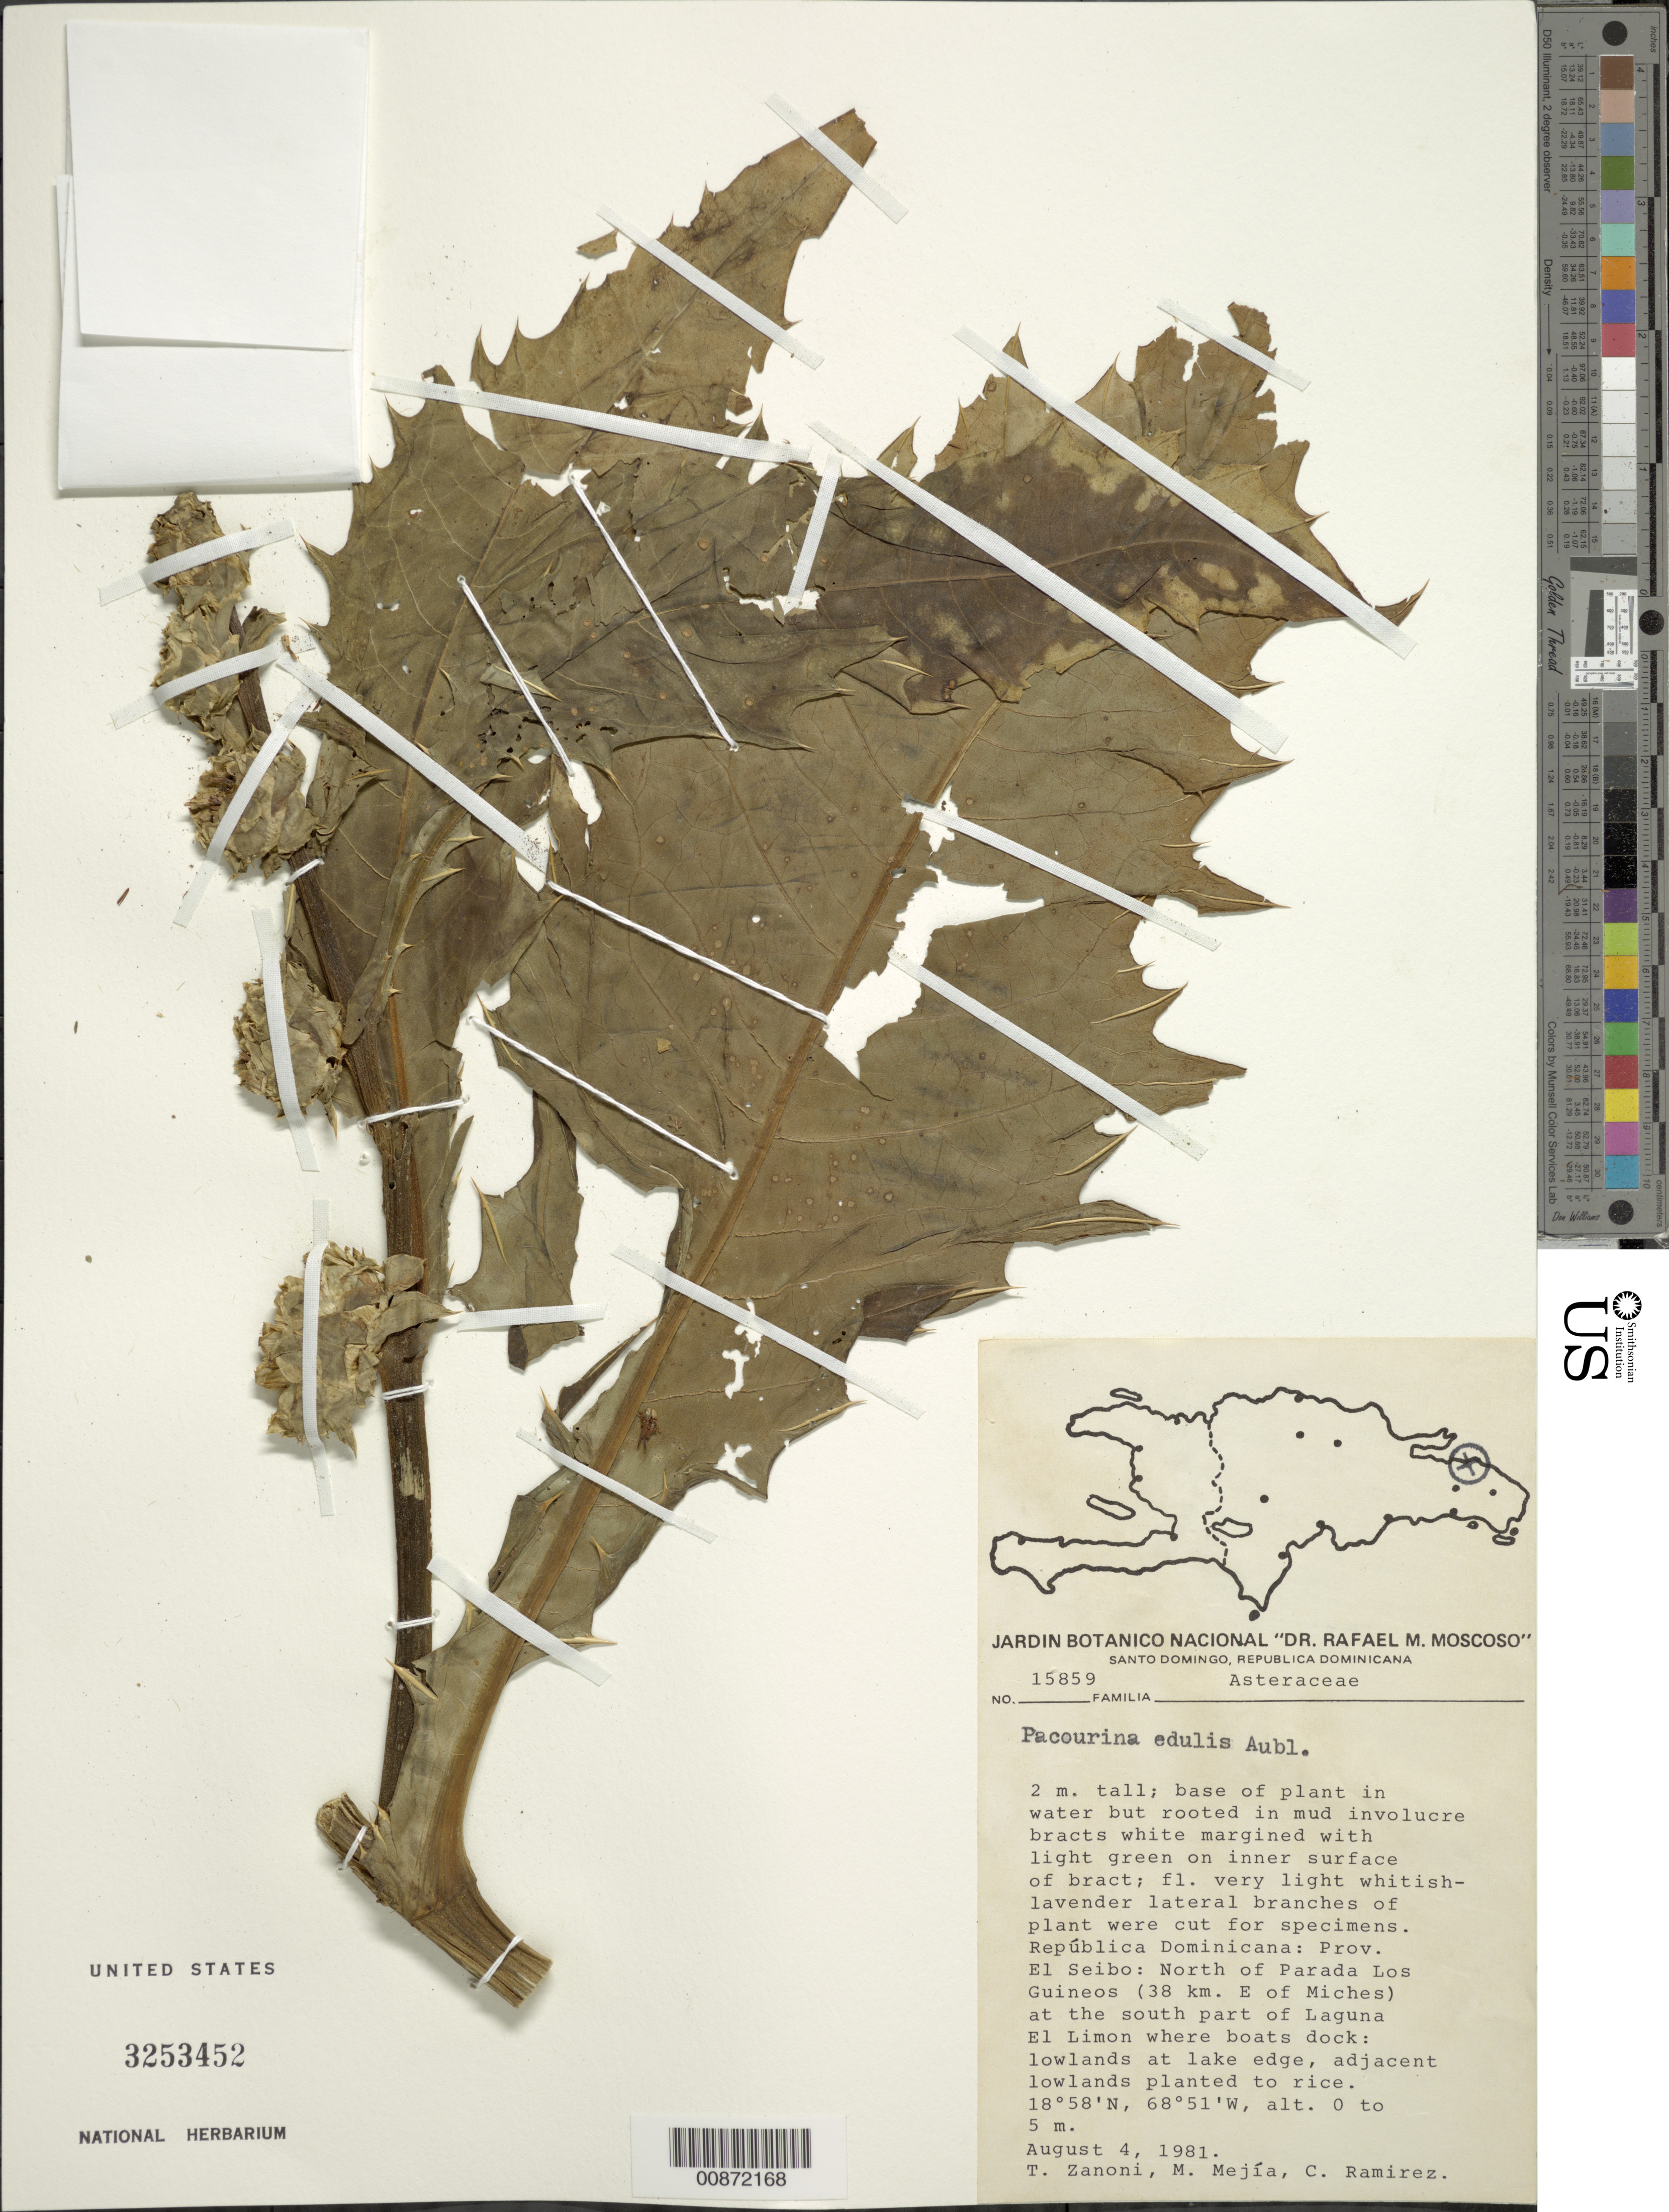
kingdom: Plantae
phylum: Tracheophyta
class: Magnoliopsida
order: Asterales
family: Asteraceae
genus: Pacourina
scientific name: Pacourina edulis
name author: Aubl.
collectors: T. A. Zanoni, M. M. Mejía & C. Ramirez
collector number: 15859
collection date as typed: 04 Aug 1981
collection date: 1981-08-04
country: Dominican Republic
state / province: El Seibo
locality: Santo Domingo. North of Parada Los Guineos (38 km E of Miches) at the south part of Laguna El Limon, near boak docking area.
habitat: In lowlands at lake edge, adjacent to lowlands planted in rice. In water, rooted in mud.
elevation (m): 0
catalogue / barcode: US 3253452